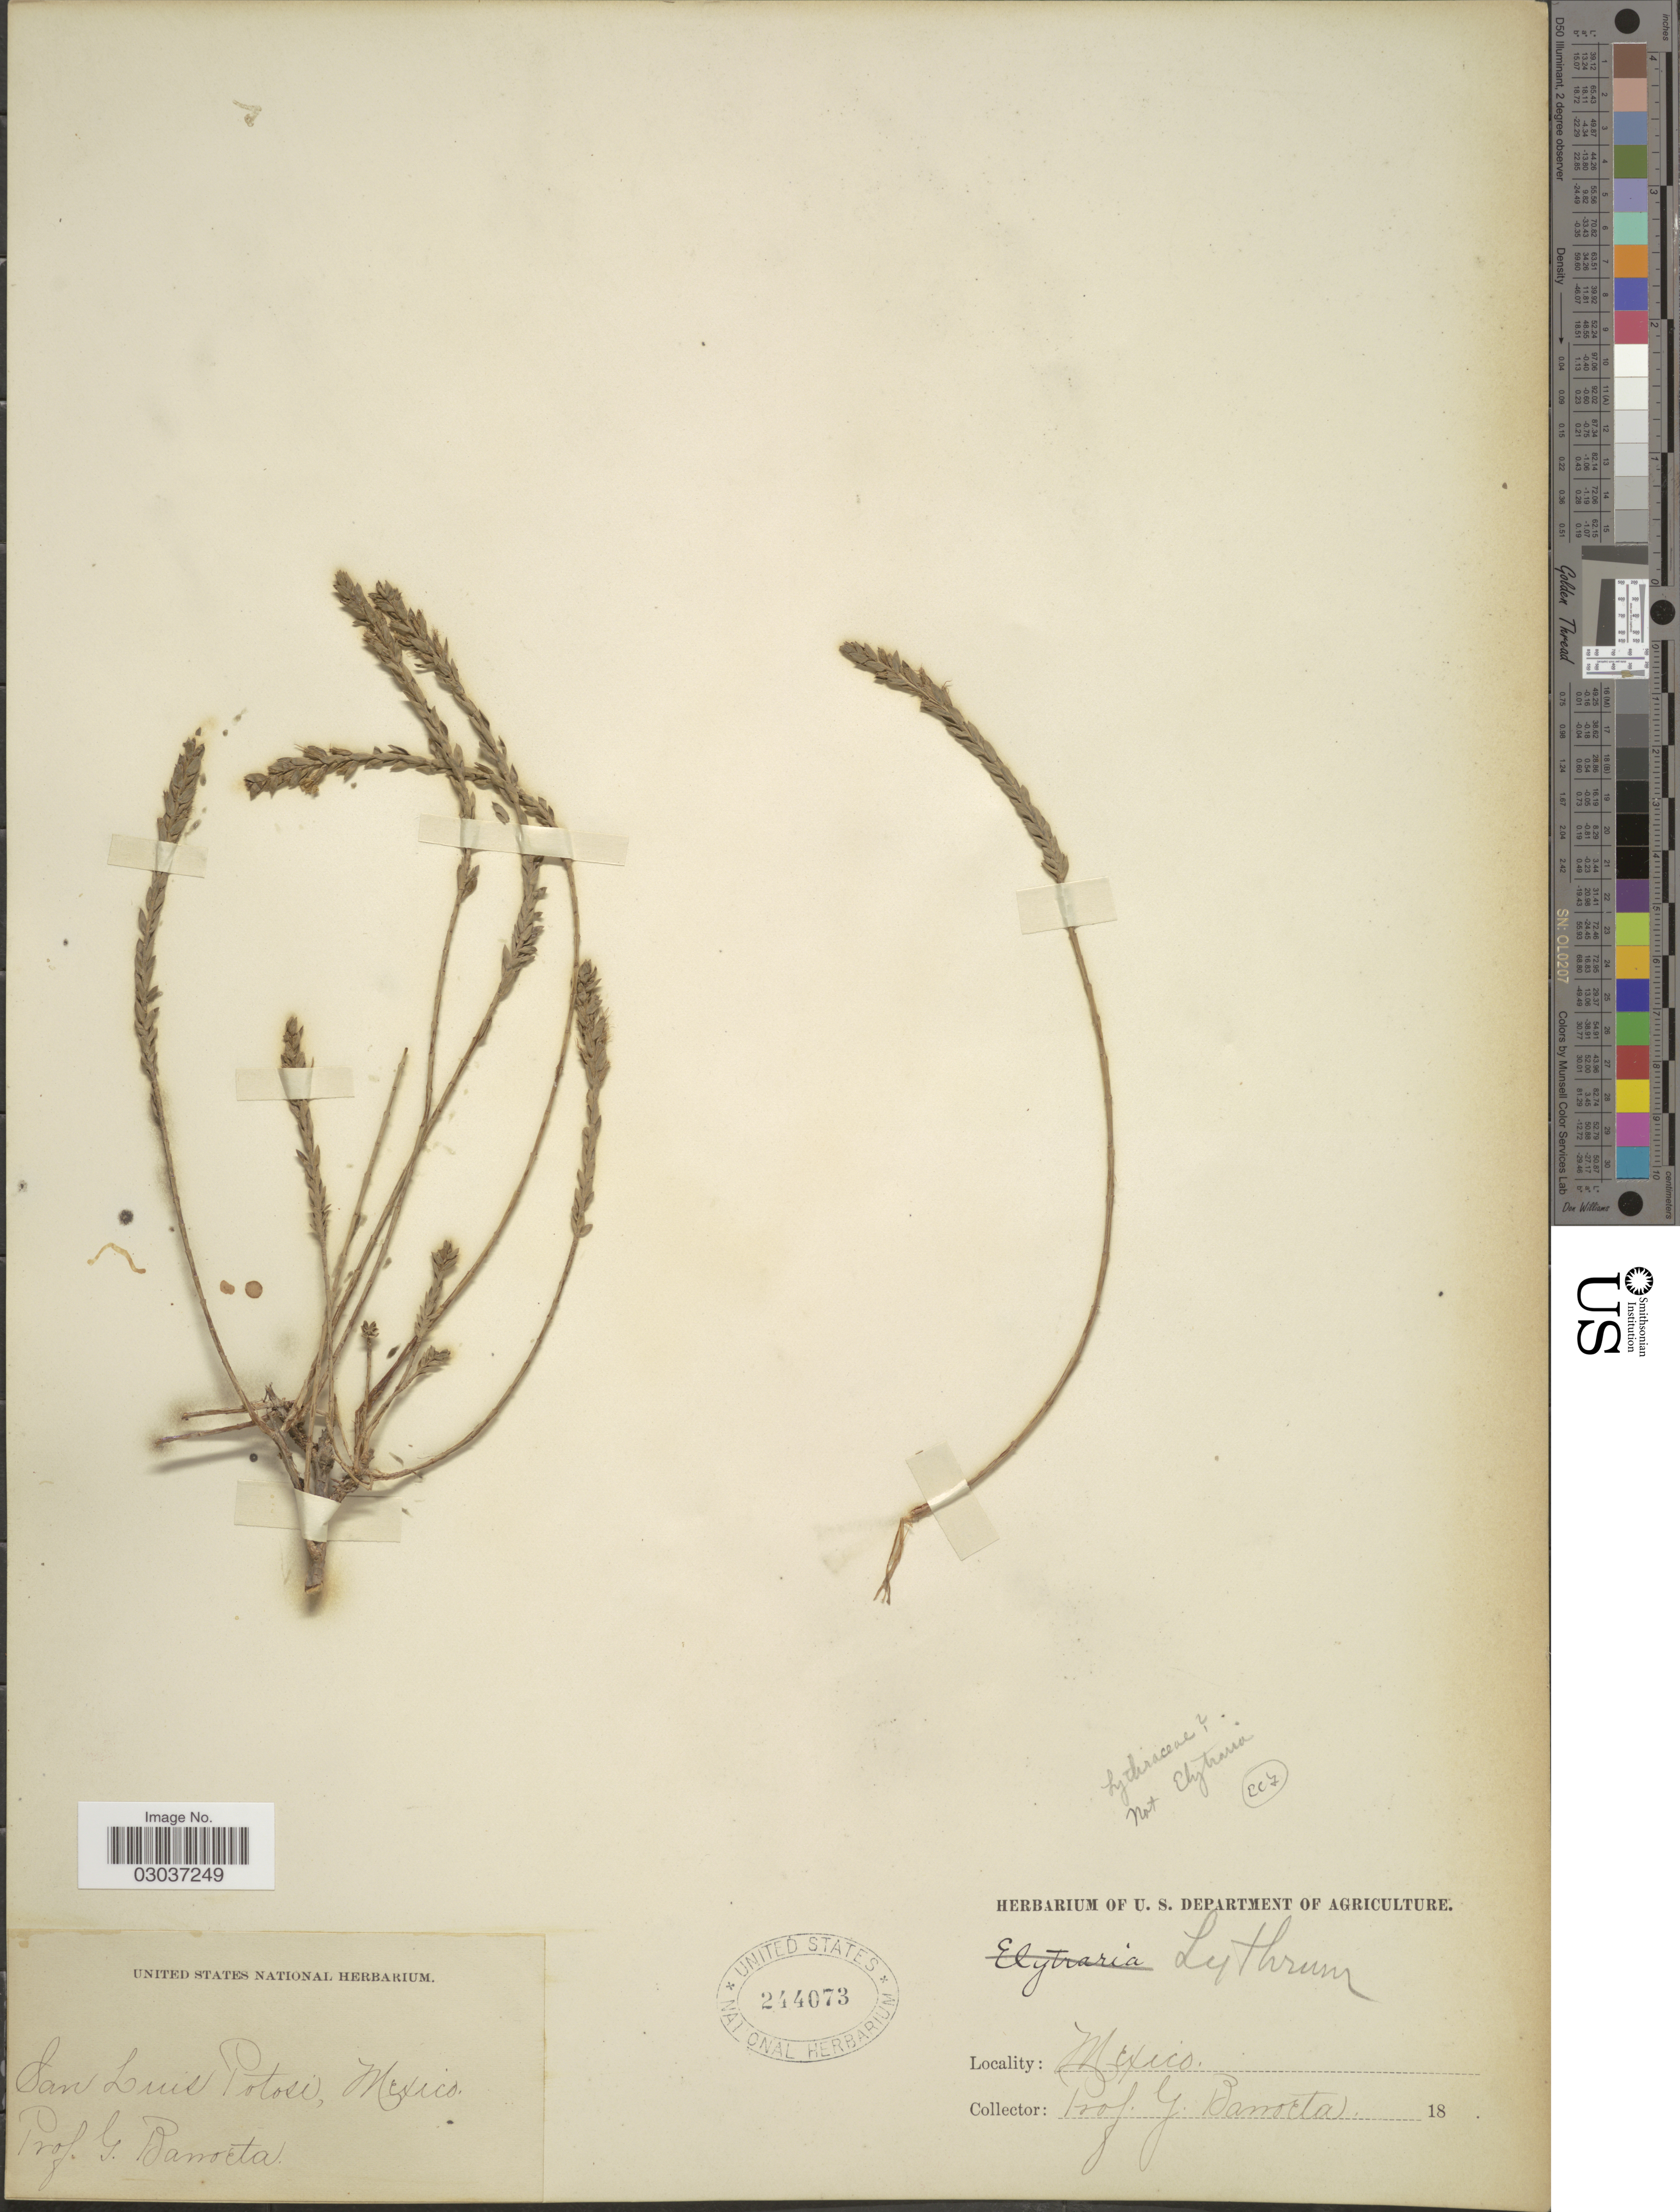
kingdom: Plantae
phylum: Tracheophyta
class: Magnoliopsida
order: Myrtales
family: Lythraceae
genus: Lythrum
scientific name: Lythrum gracile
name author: Benth.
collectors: P. Banorta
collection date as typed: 18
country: Mexico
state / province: San Luis Potosí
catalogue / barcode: US 244073